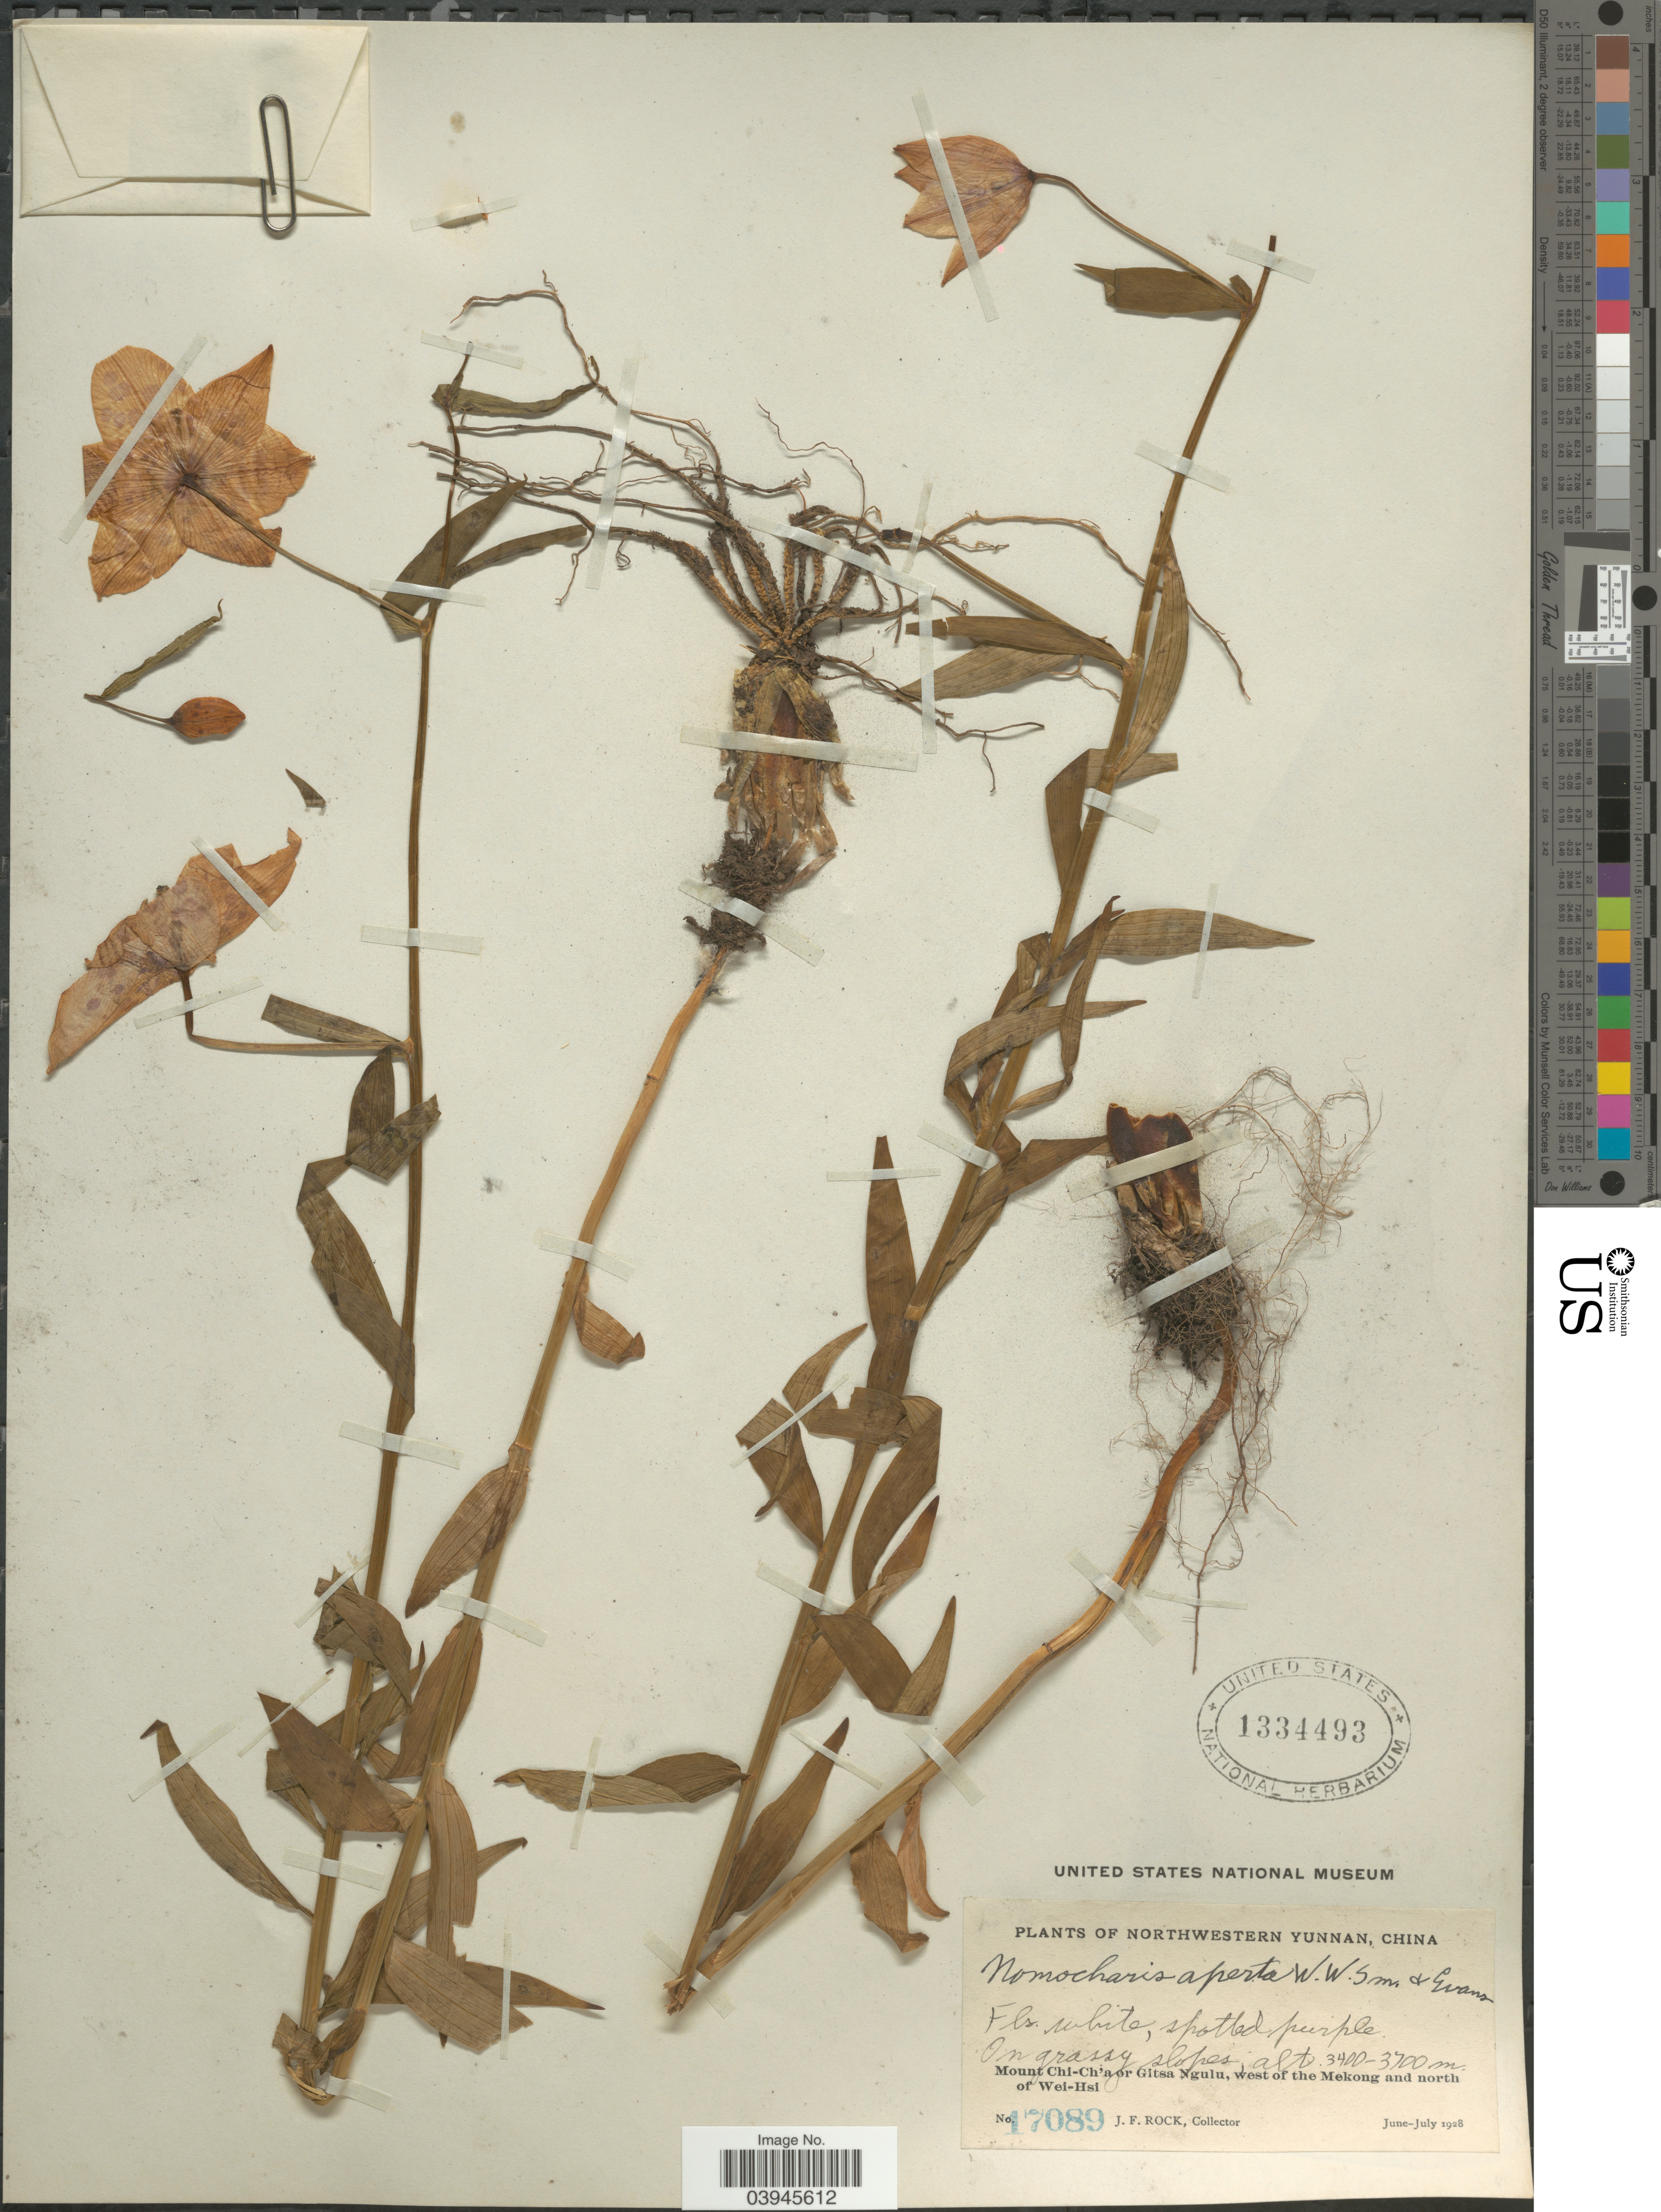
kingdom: Plantae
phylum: Tracheophyta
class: Liliopsida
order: Liliales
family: Liliaceae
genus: Lilium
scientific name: Lilium apertum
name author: Franch.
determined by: Strong, Mark T., (BOT), Smithsonian Institution - National Museum of Natural History (UNITED STATES)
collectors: J. Rock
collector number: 17089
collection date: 1928-06/1928-07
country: China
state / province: Yunnan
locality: Northwestern Yunnan. On grassy slopes, Mount Chi-Ch'a or Gitsa Ngulu, west of the Mekong and north of Wei-Hsi.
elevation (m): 3400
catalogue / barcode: US 1334493